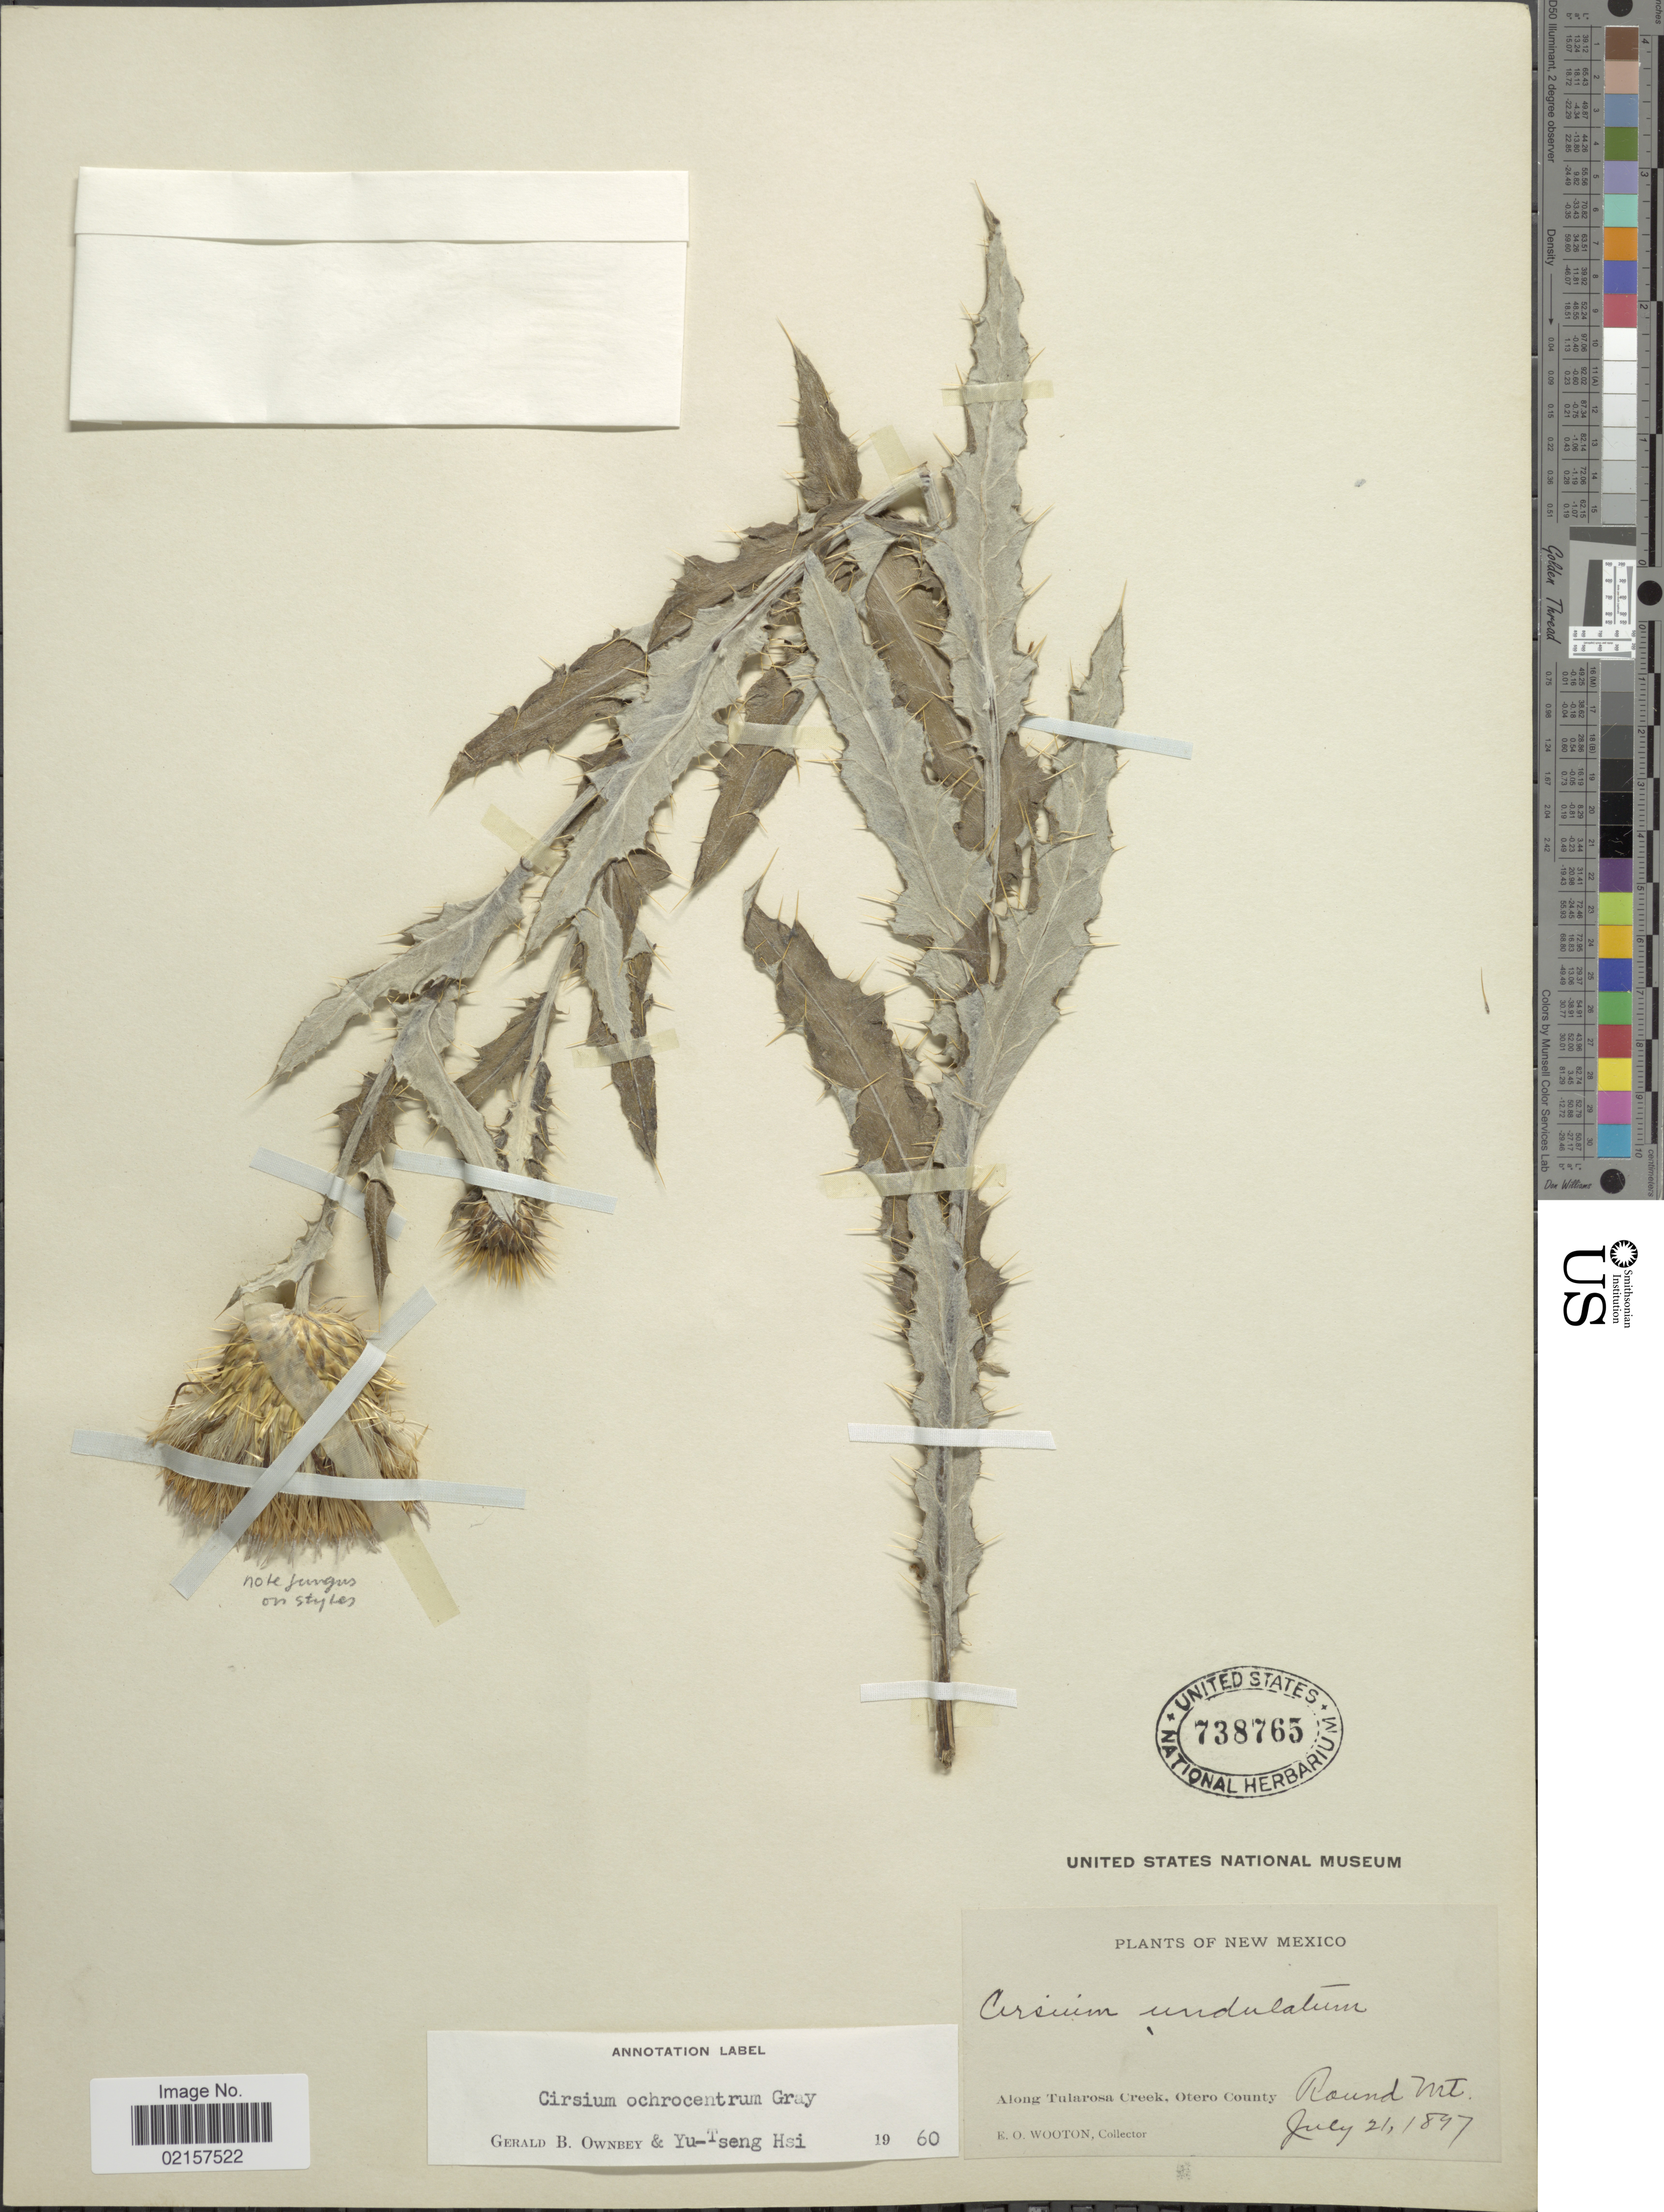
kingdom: Plantae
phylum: Tracheophyta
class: Magnoliopsida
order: Asterales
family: Asteraceae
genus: Cirsium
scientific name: Cirsium ochrocentrum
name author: A. Gray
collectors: E. O. Wooton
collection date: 1897-07-21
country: United States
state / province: New Mexico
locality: Along Tularosa Creek, Otero County, Round Mt.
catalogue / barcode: US 738765